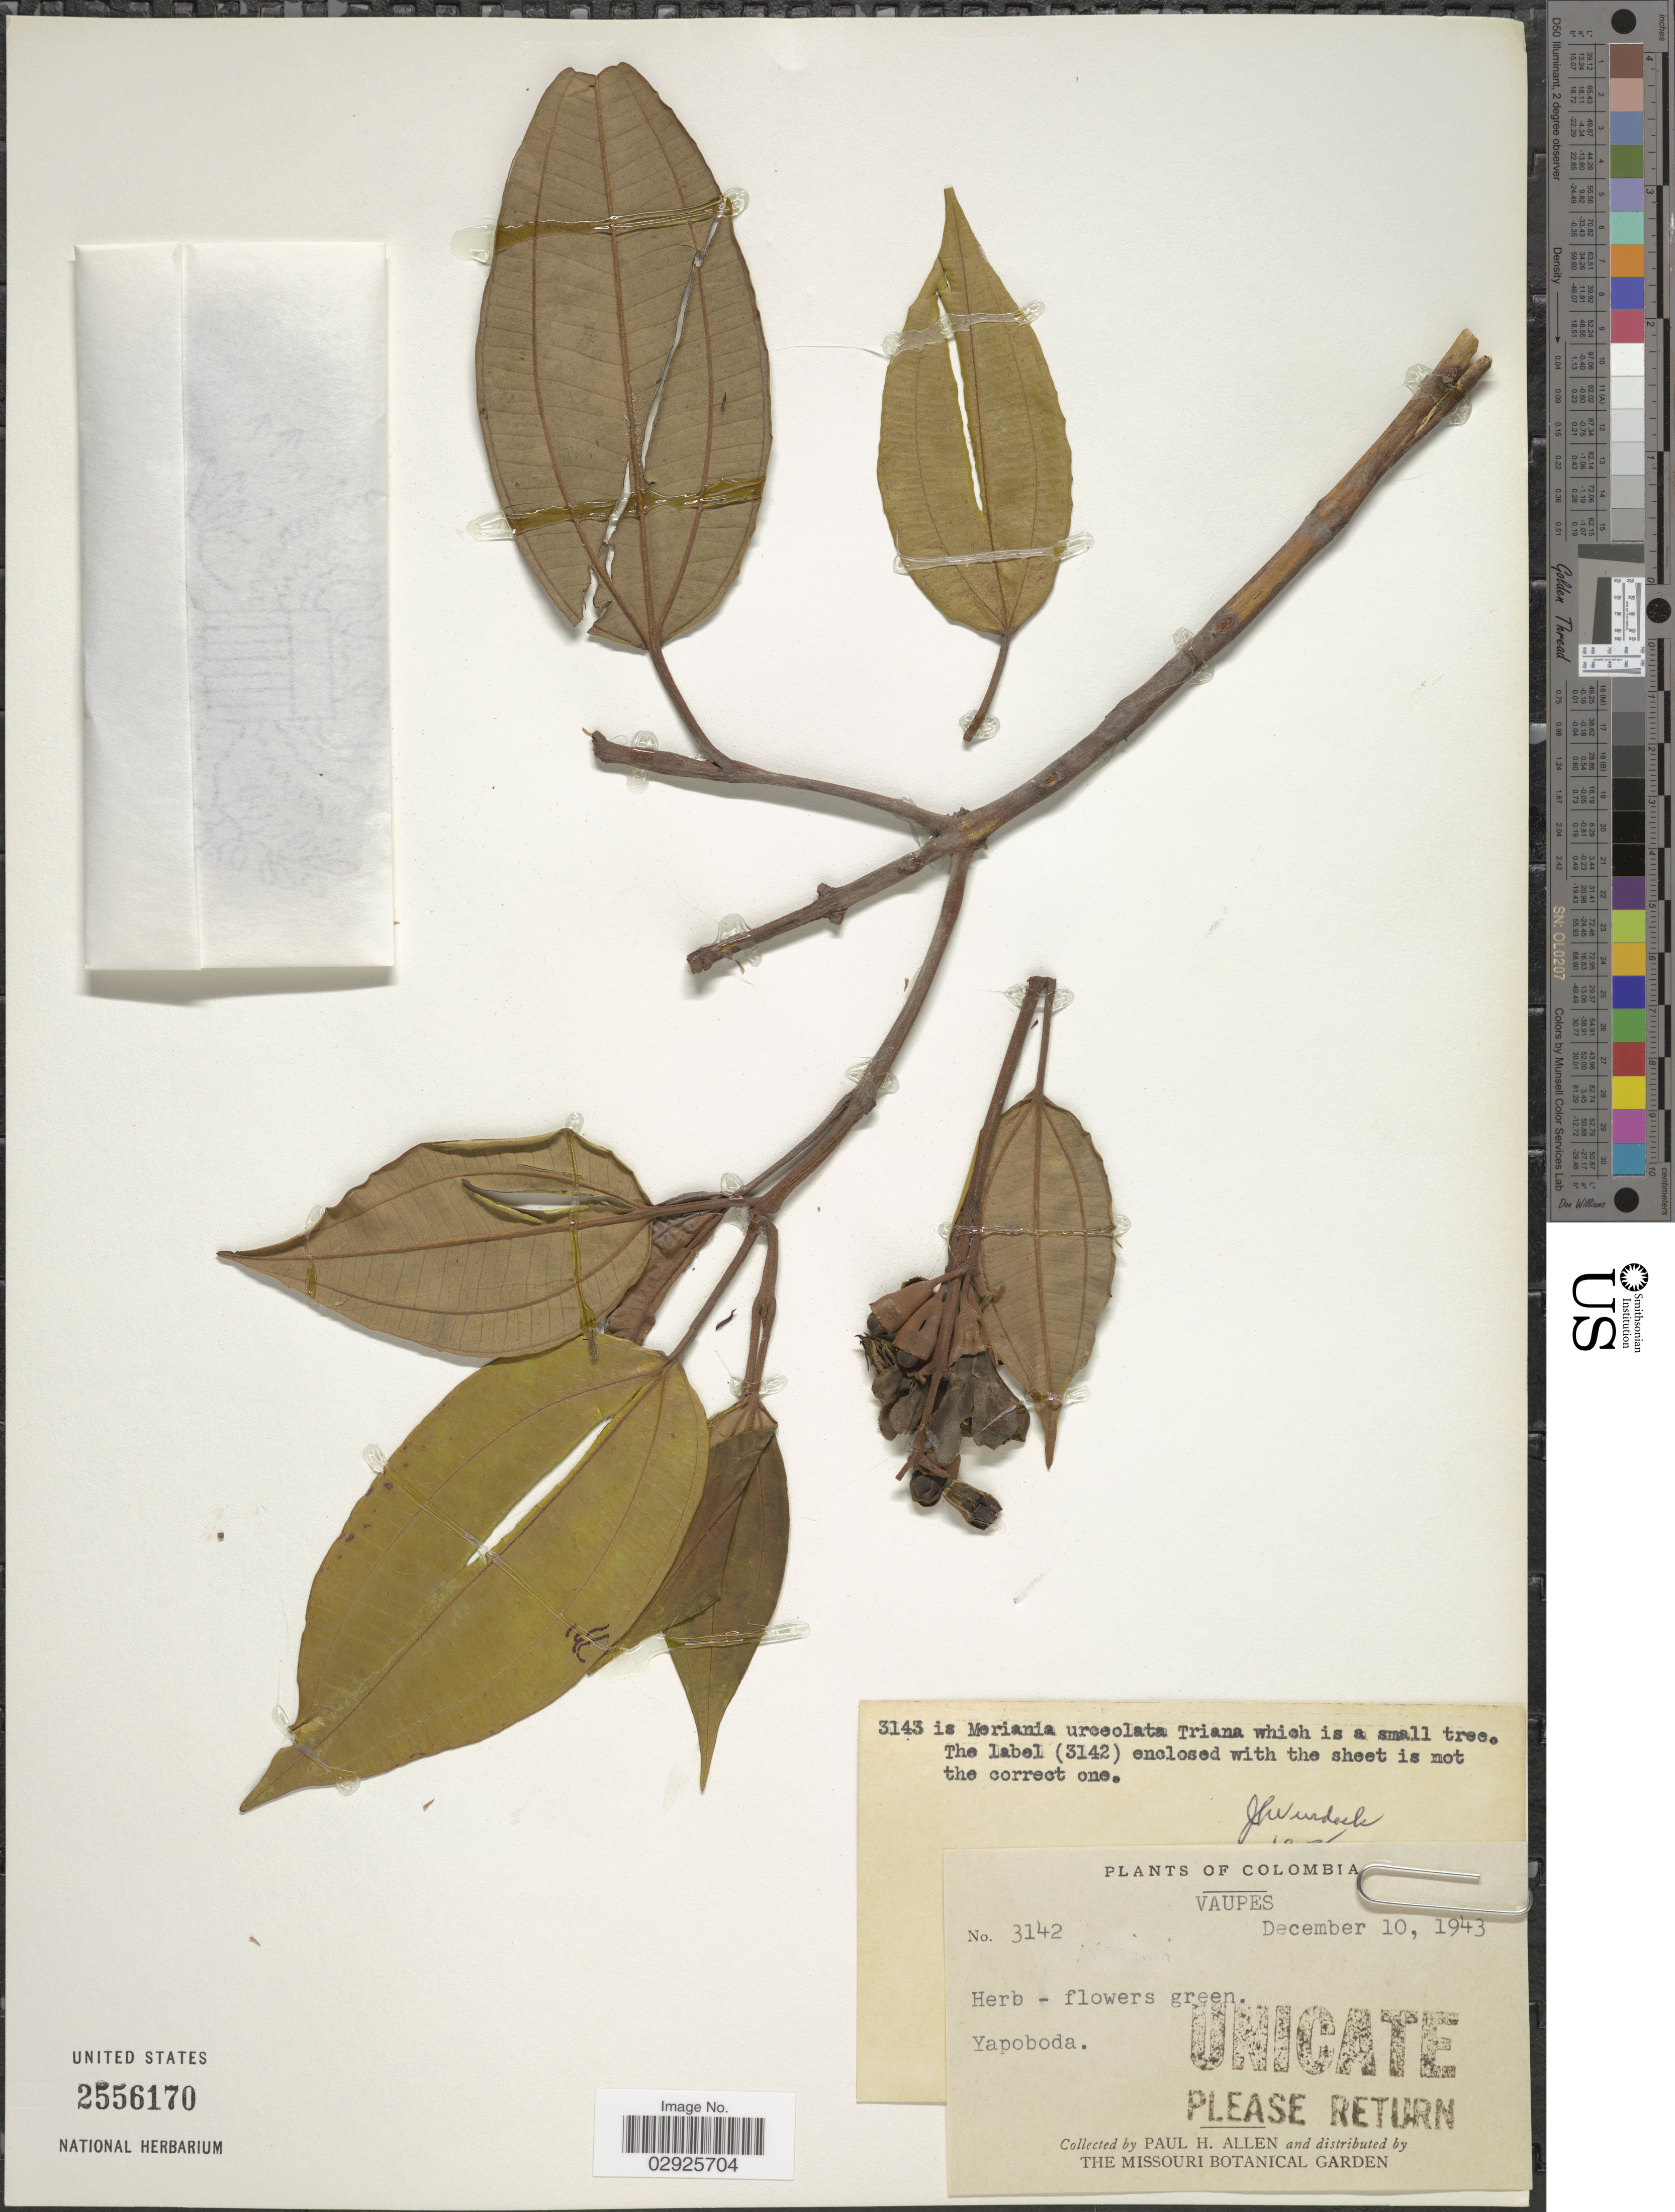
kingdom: Plantae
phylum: Tracheophyta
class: Magnoliopsida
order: Myrtales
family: Melastomataceae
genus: Meriania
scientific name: Meriania urceolata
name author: Triana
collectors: P. H. Allen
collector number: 3142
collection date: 1943-12-10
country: Colombia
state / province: Vaupés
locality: Yapoboda.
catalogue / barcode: US 2556170